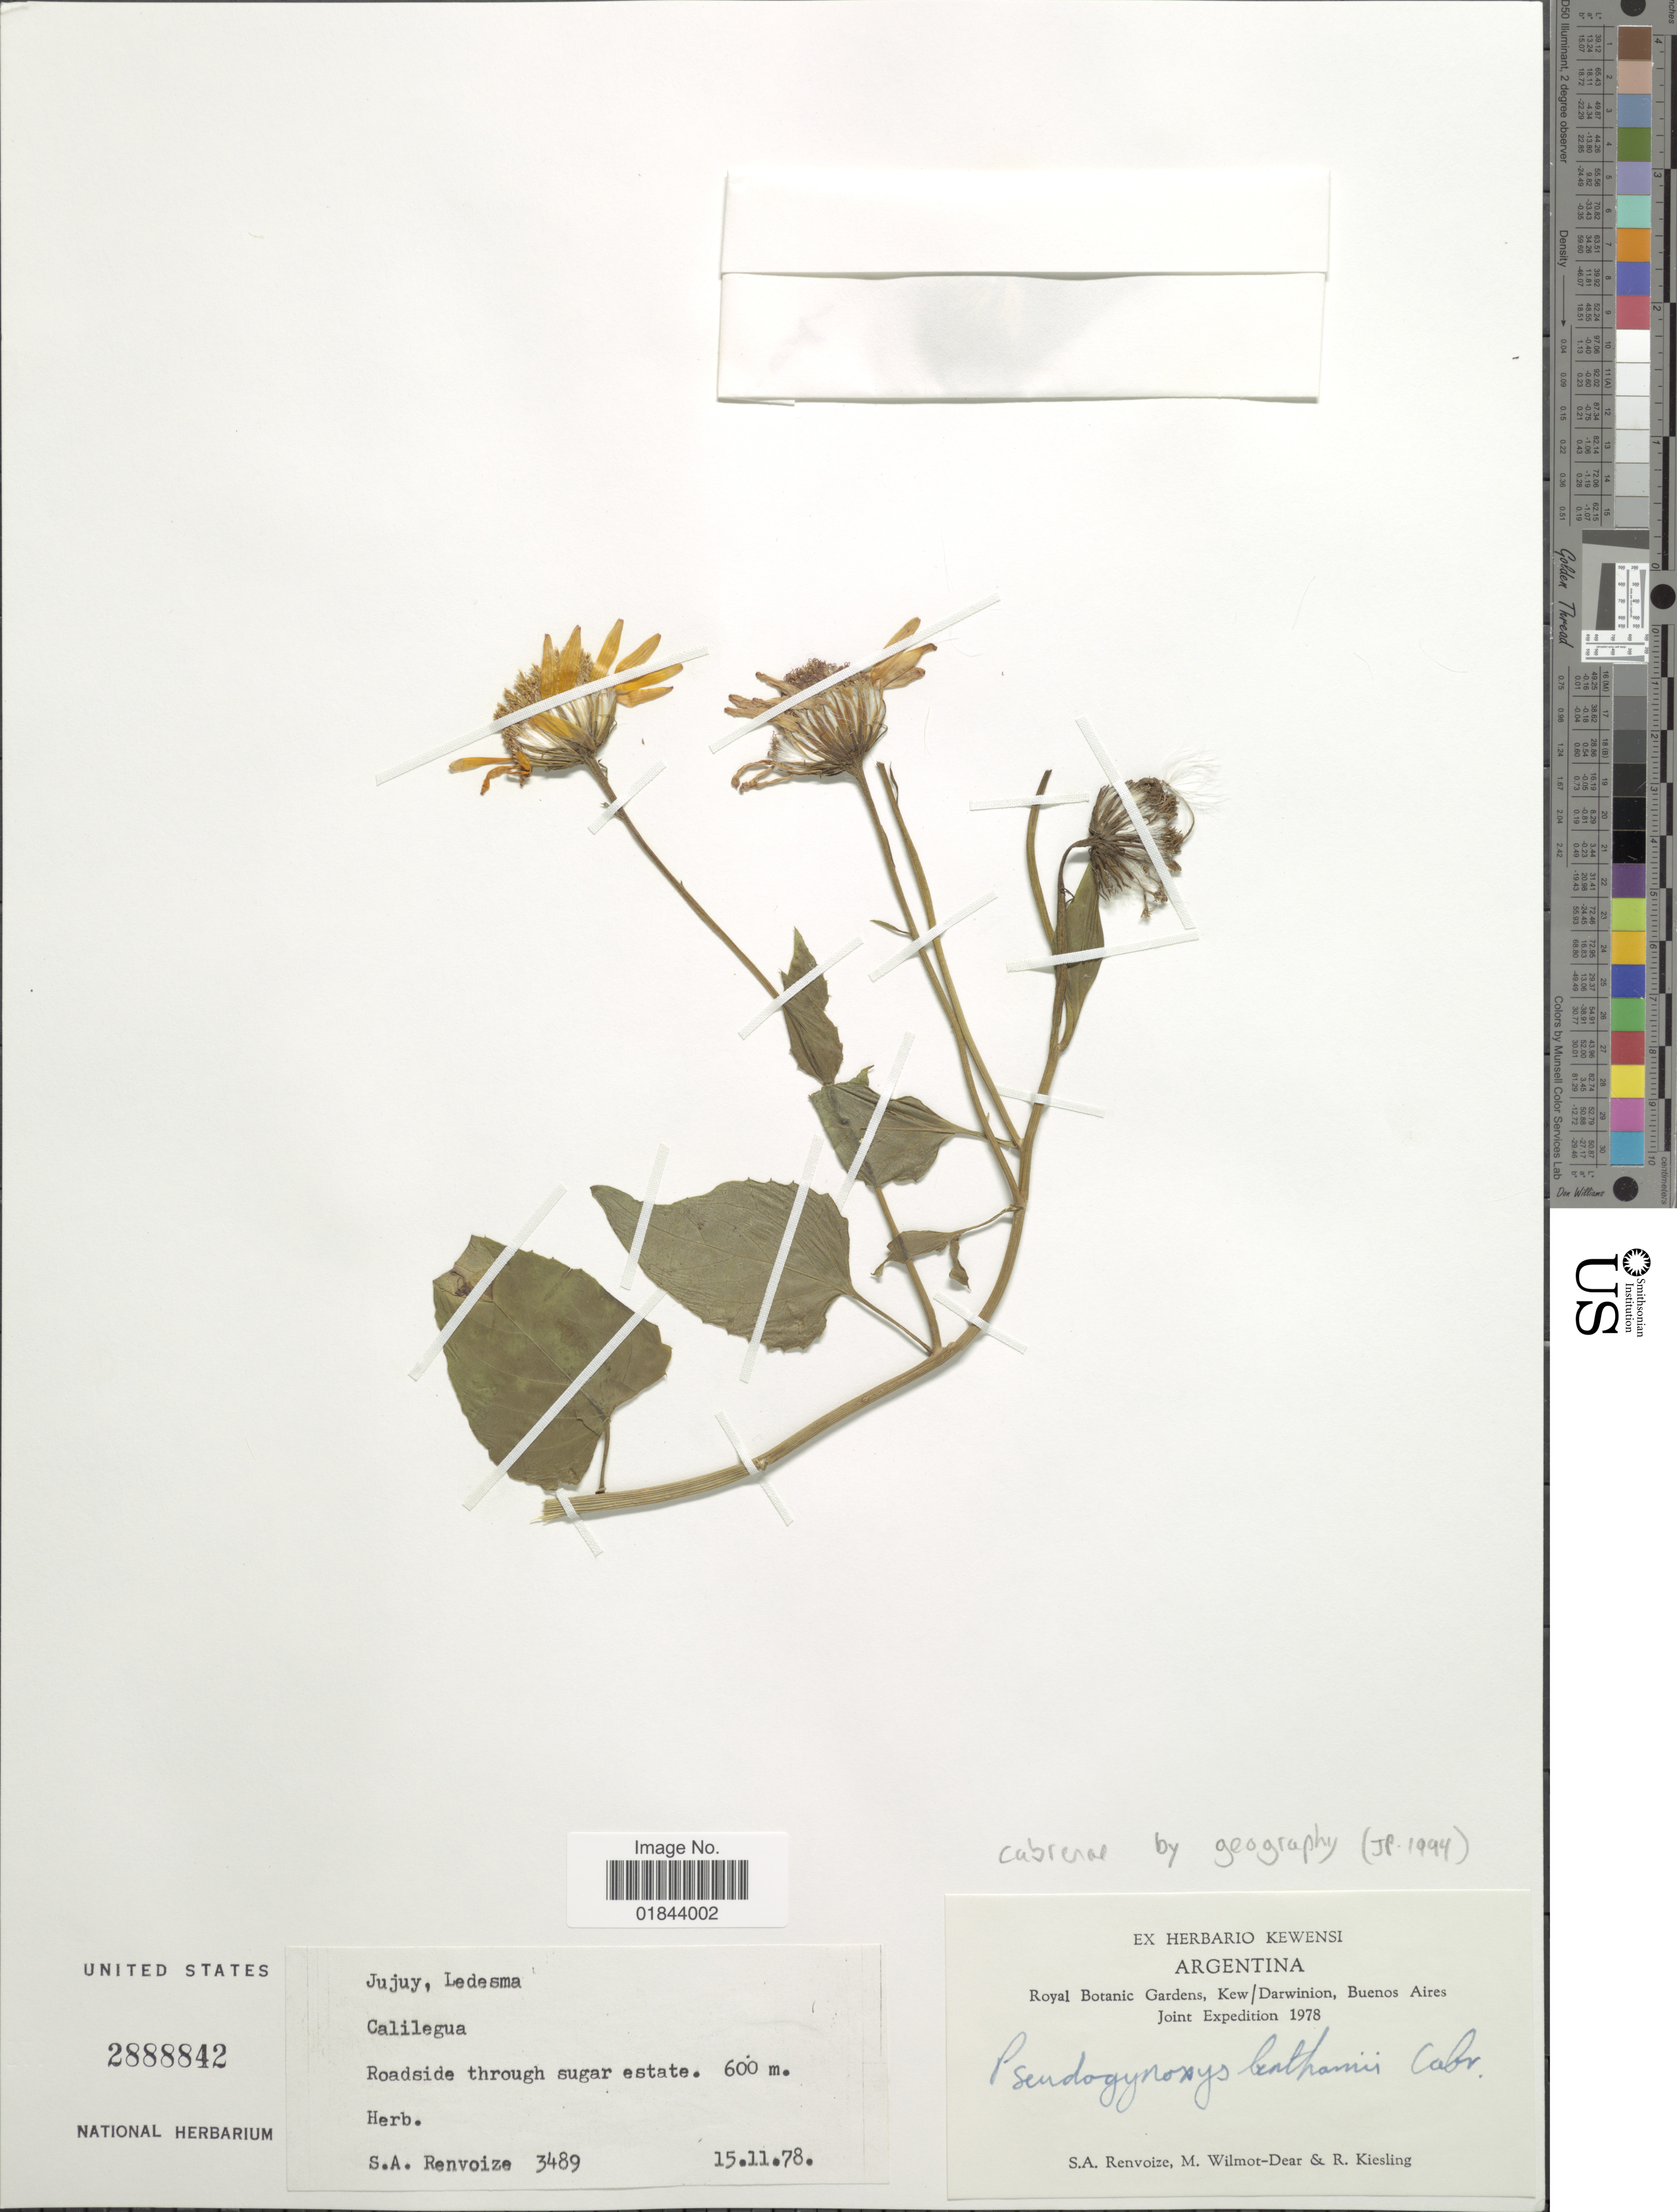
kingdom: Plantae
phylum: Tracheophyta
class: Magnoliopsida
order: Asterales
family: Asteraceae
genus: Pseudogynoxys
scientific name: Pseudogynoxys cabrerae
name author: H. Rob. & Cuatrec.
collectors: S. A. Renvoize, M. Wilmot-Dear & R. Kiesling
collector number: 3489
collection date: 1978-11-15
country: Argentina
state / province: Jujuy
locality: Ledesma, Roadside through sugar estate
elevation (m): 600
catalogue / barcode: US 2888842